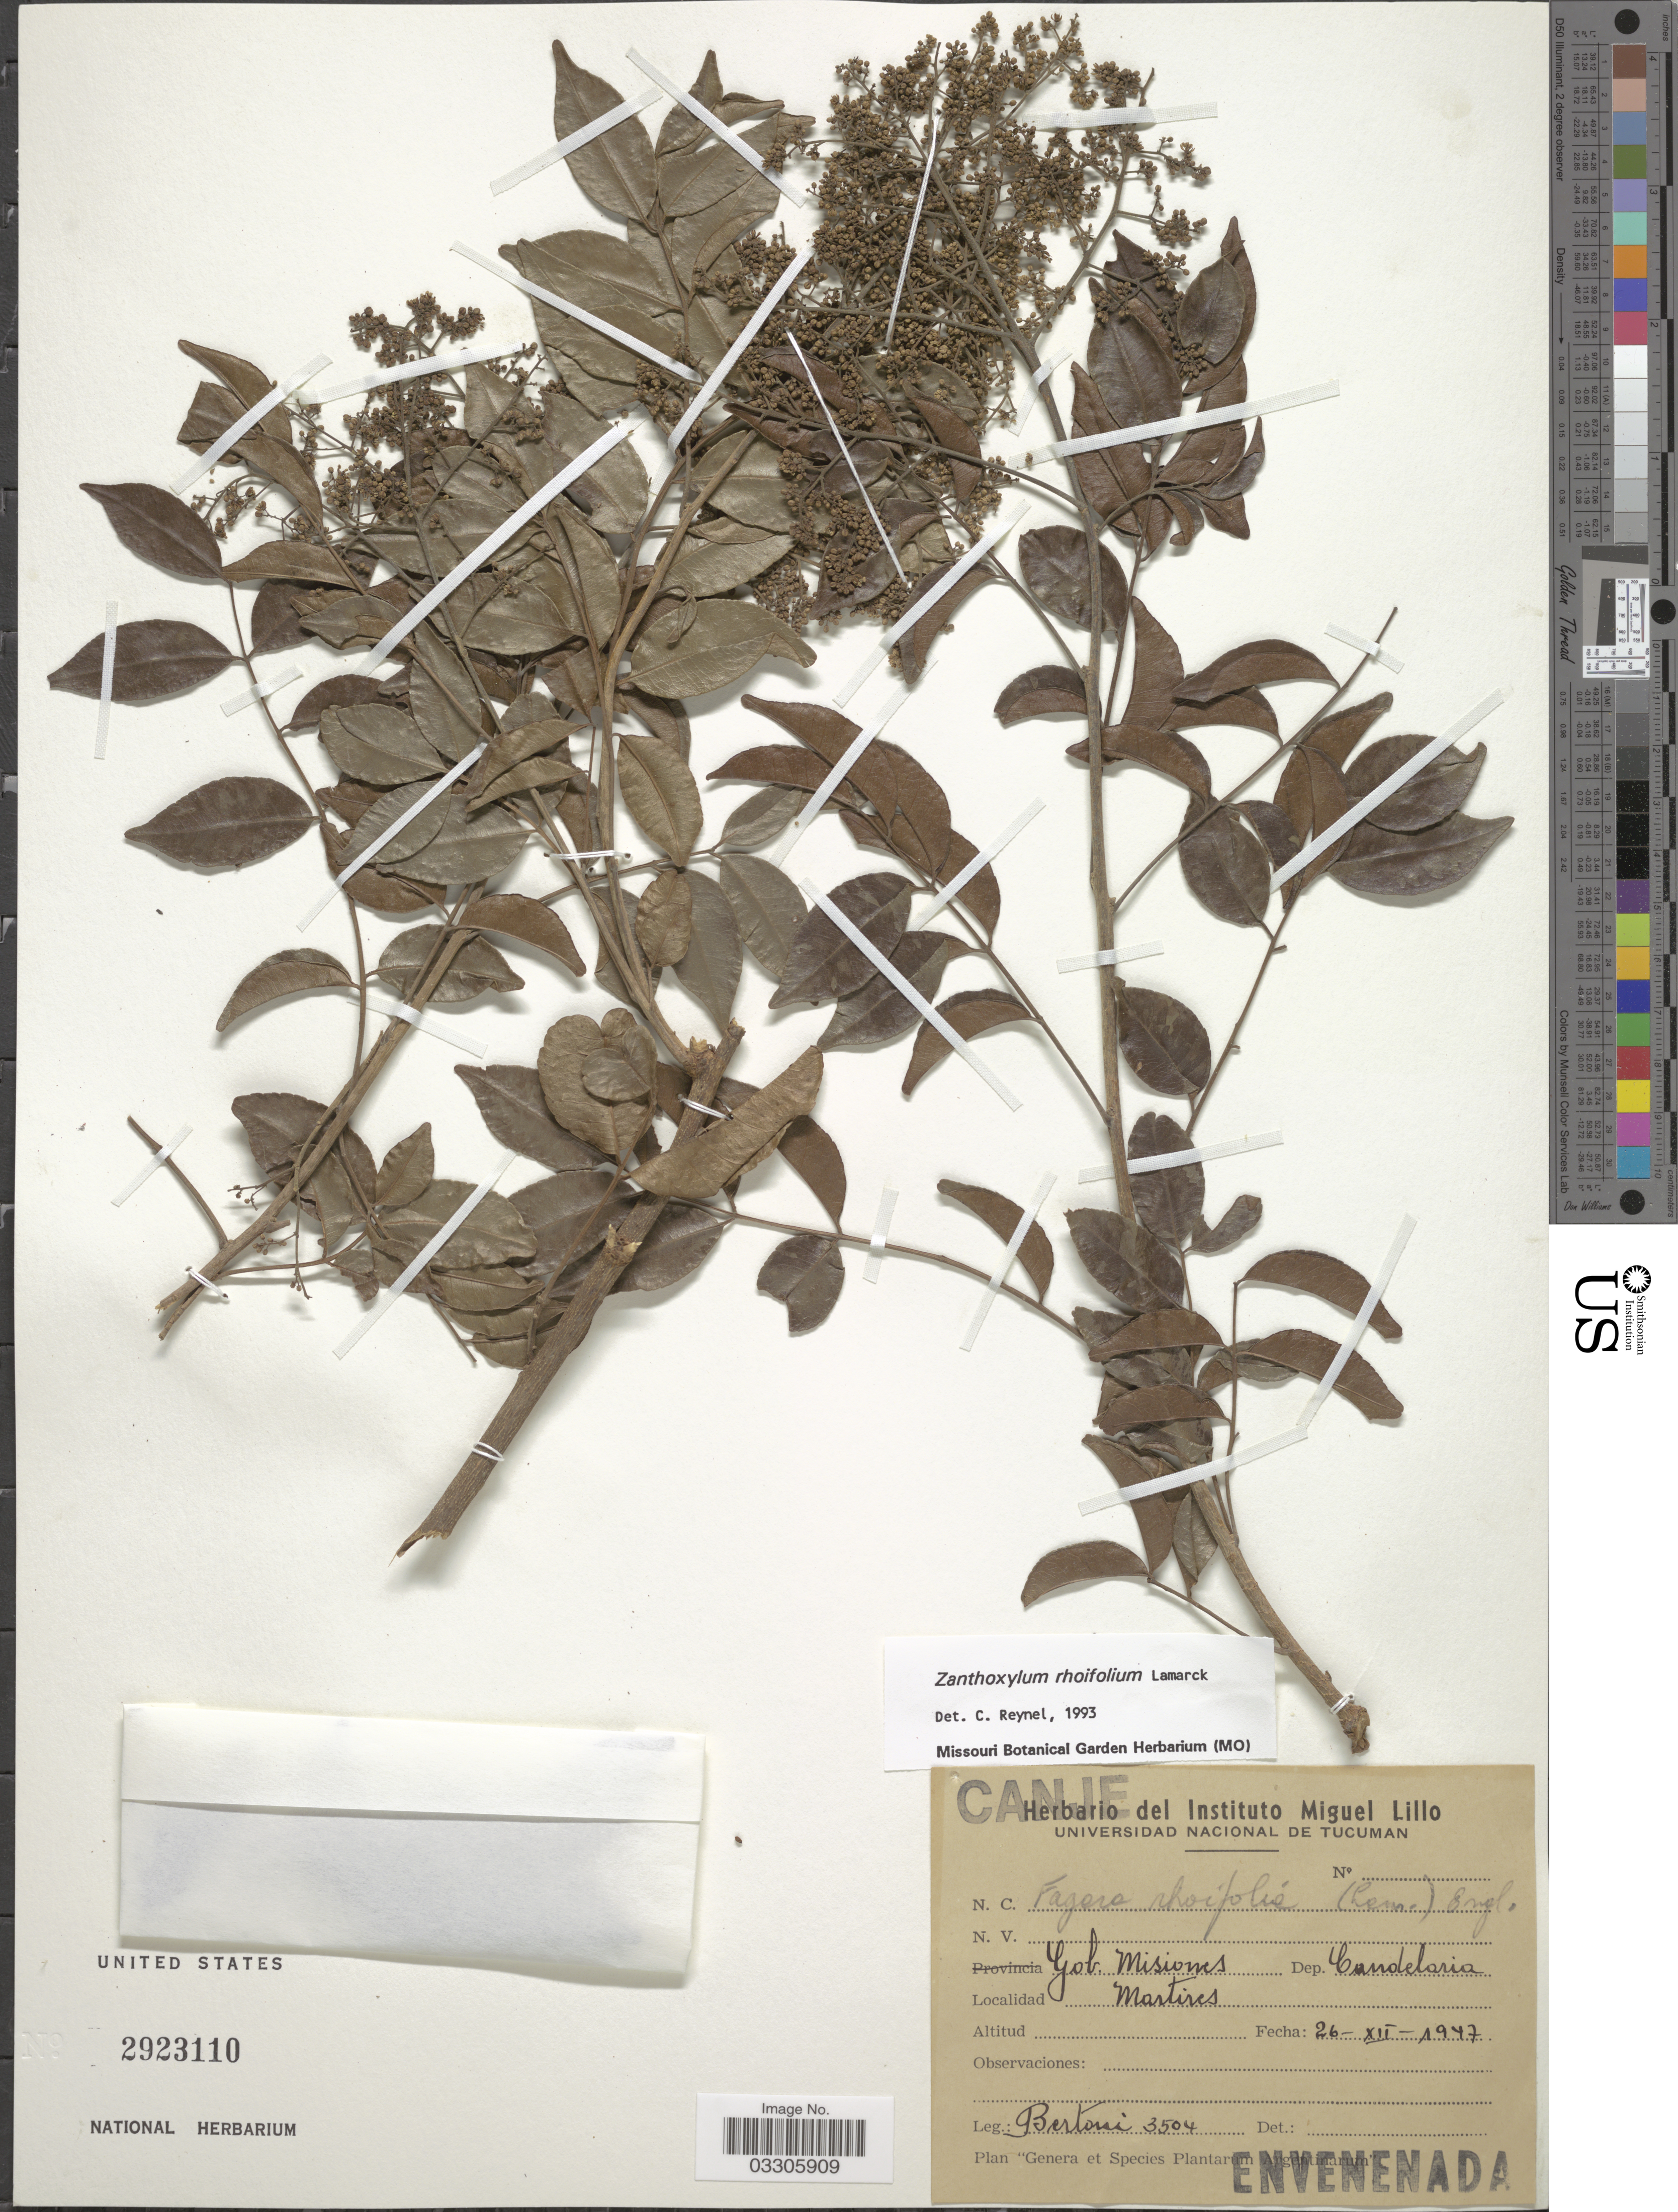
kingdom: Plantae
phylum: Tracheophyta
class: Magnoliopsida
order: Sapindales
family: Rutaceae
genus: Zanthoxylum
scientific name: Zanthoxylum rhoifolium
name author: Lam.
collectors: -- Bertoni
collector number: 3504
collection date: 1947-12-26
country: Argentina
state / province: Misiones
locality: Gob. Misiones, Dep. Candelaria, Martires.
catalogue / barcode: US 2923110